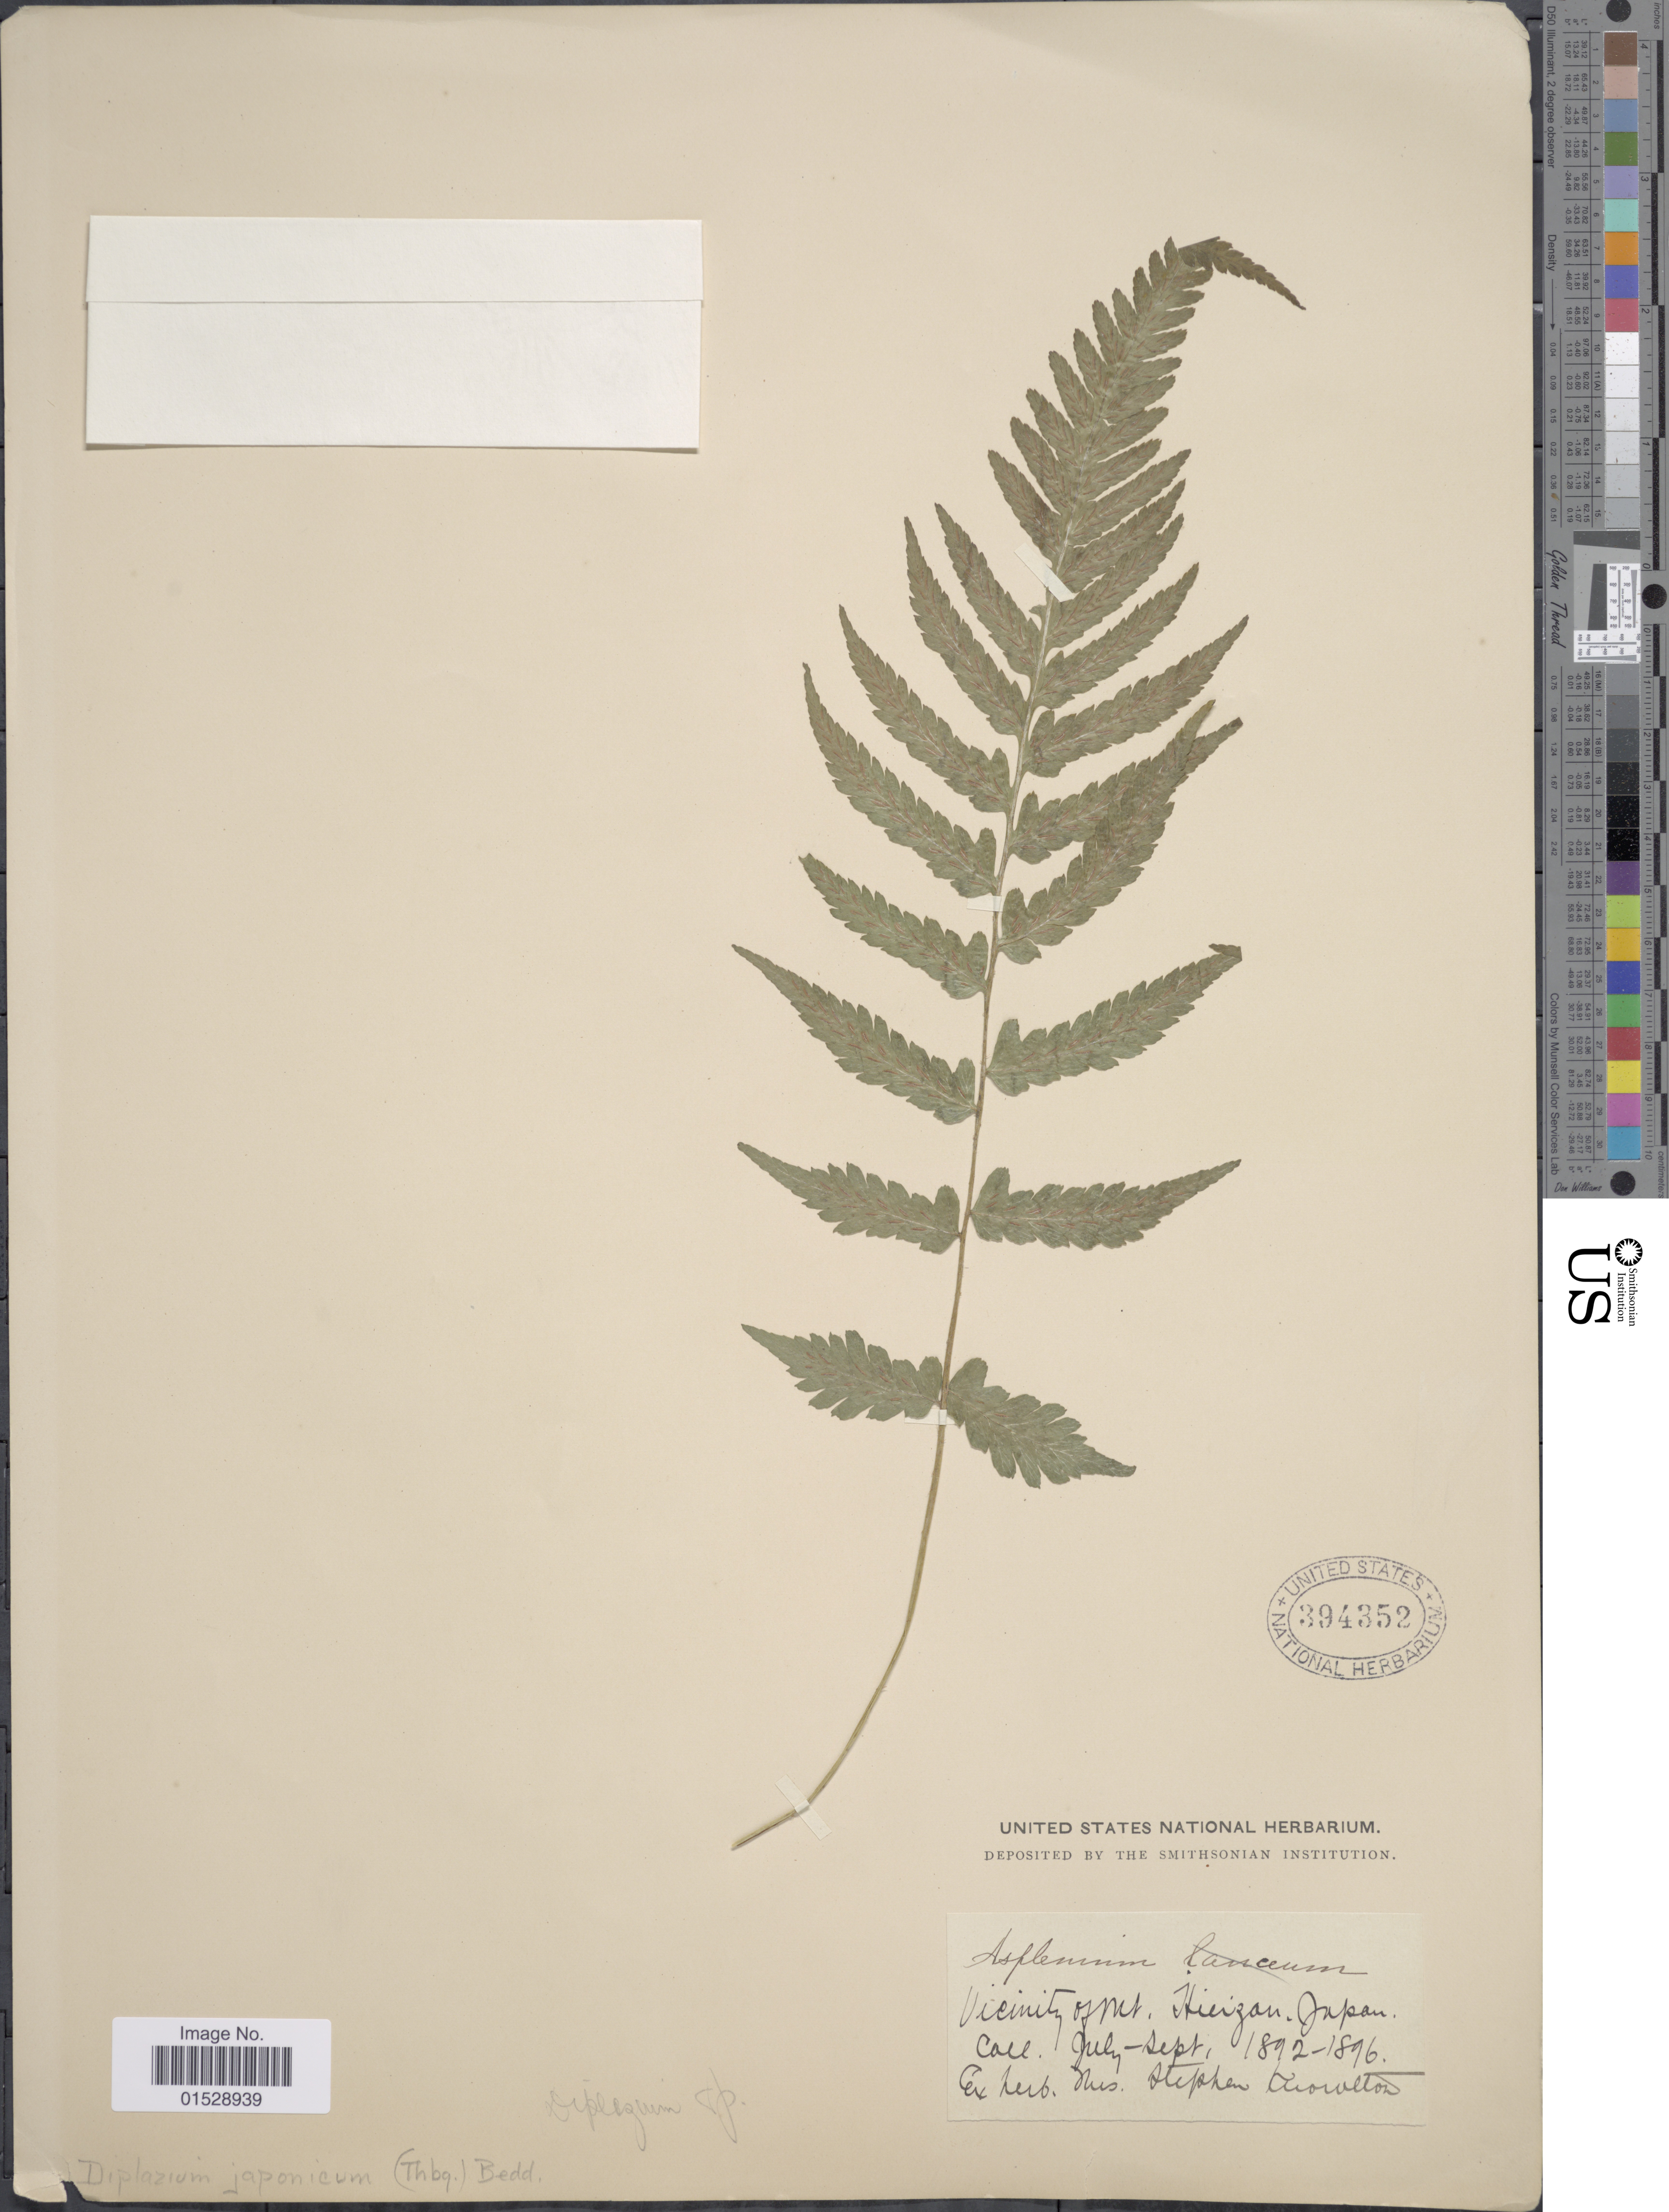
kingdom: Plantae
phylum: Tracheophyta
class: Polypodiopsida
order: Polypodiales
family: Athyriaceae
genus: Deparia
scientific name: Deparia japonica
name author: (Thunb.) M. Kato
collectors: ex Herb. Mrs. Stephen Knowlton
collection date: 1892-07/1896-09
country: Japan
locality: Vicinity of Mt. Hieizan, Japan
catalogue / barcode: US 394352